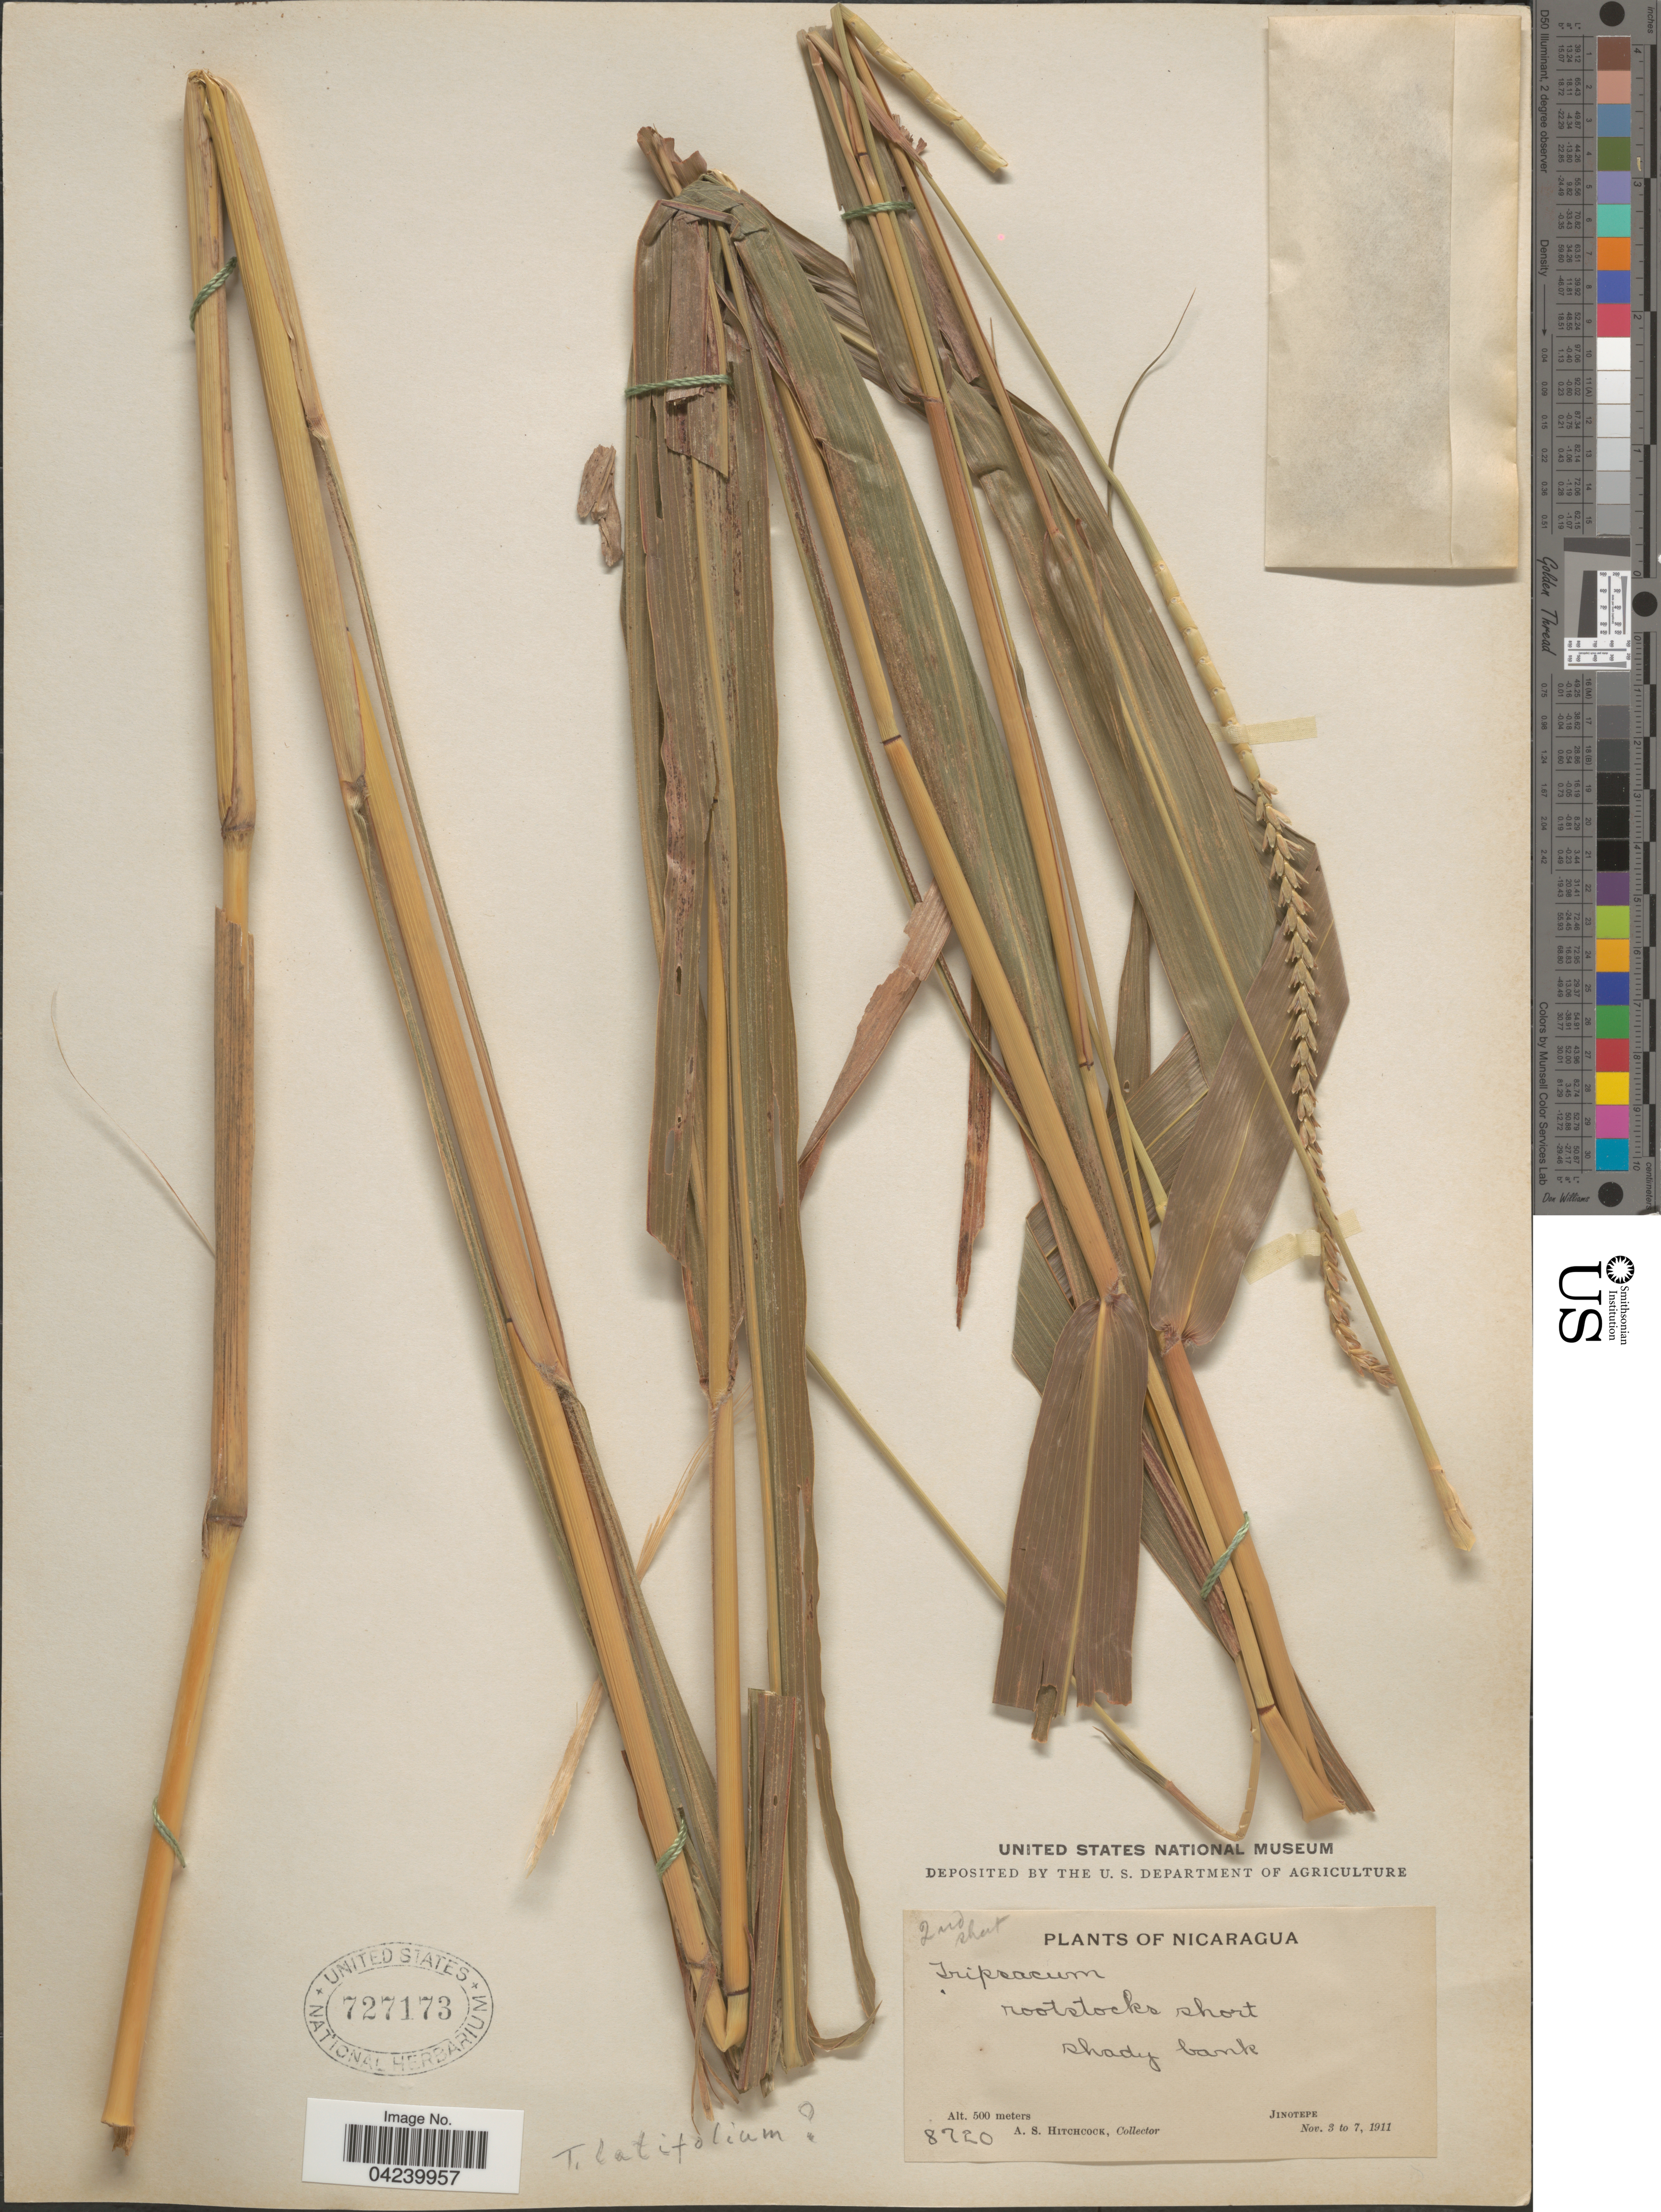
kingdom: Plantae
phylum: Tracheophyta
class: Liliopsida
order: Poales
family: Poaceae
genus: Tripsacum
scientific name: Tripsacum latifolium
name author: Hitchc.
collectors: A. S. Hitchcock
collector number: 8720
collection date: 1911-11-03/1911-11-07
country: Nicaragua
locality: Jinotepe.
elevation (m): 500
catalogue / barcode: US 727173